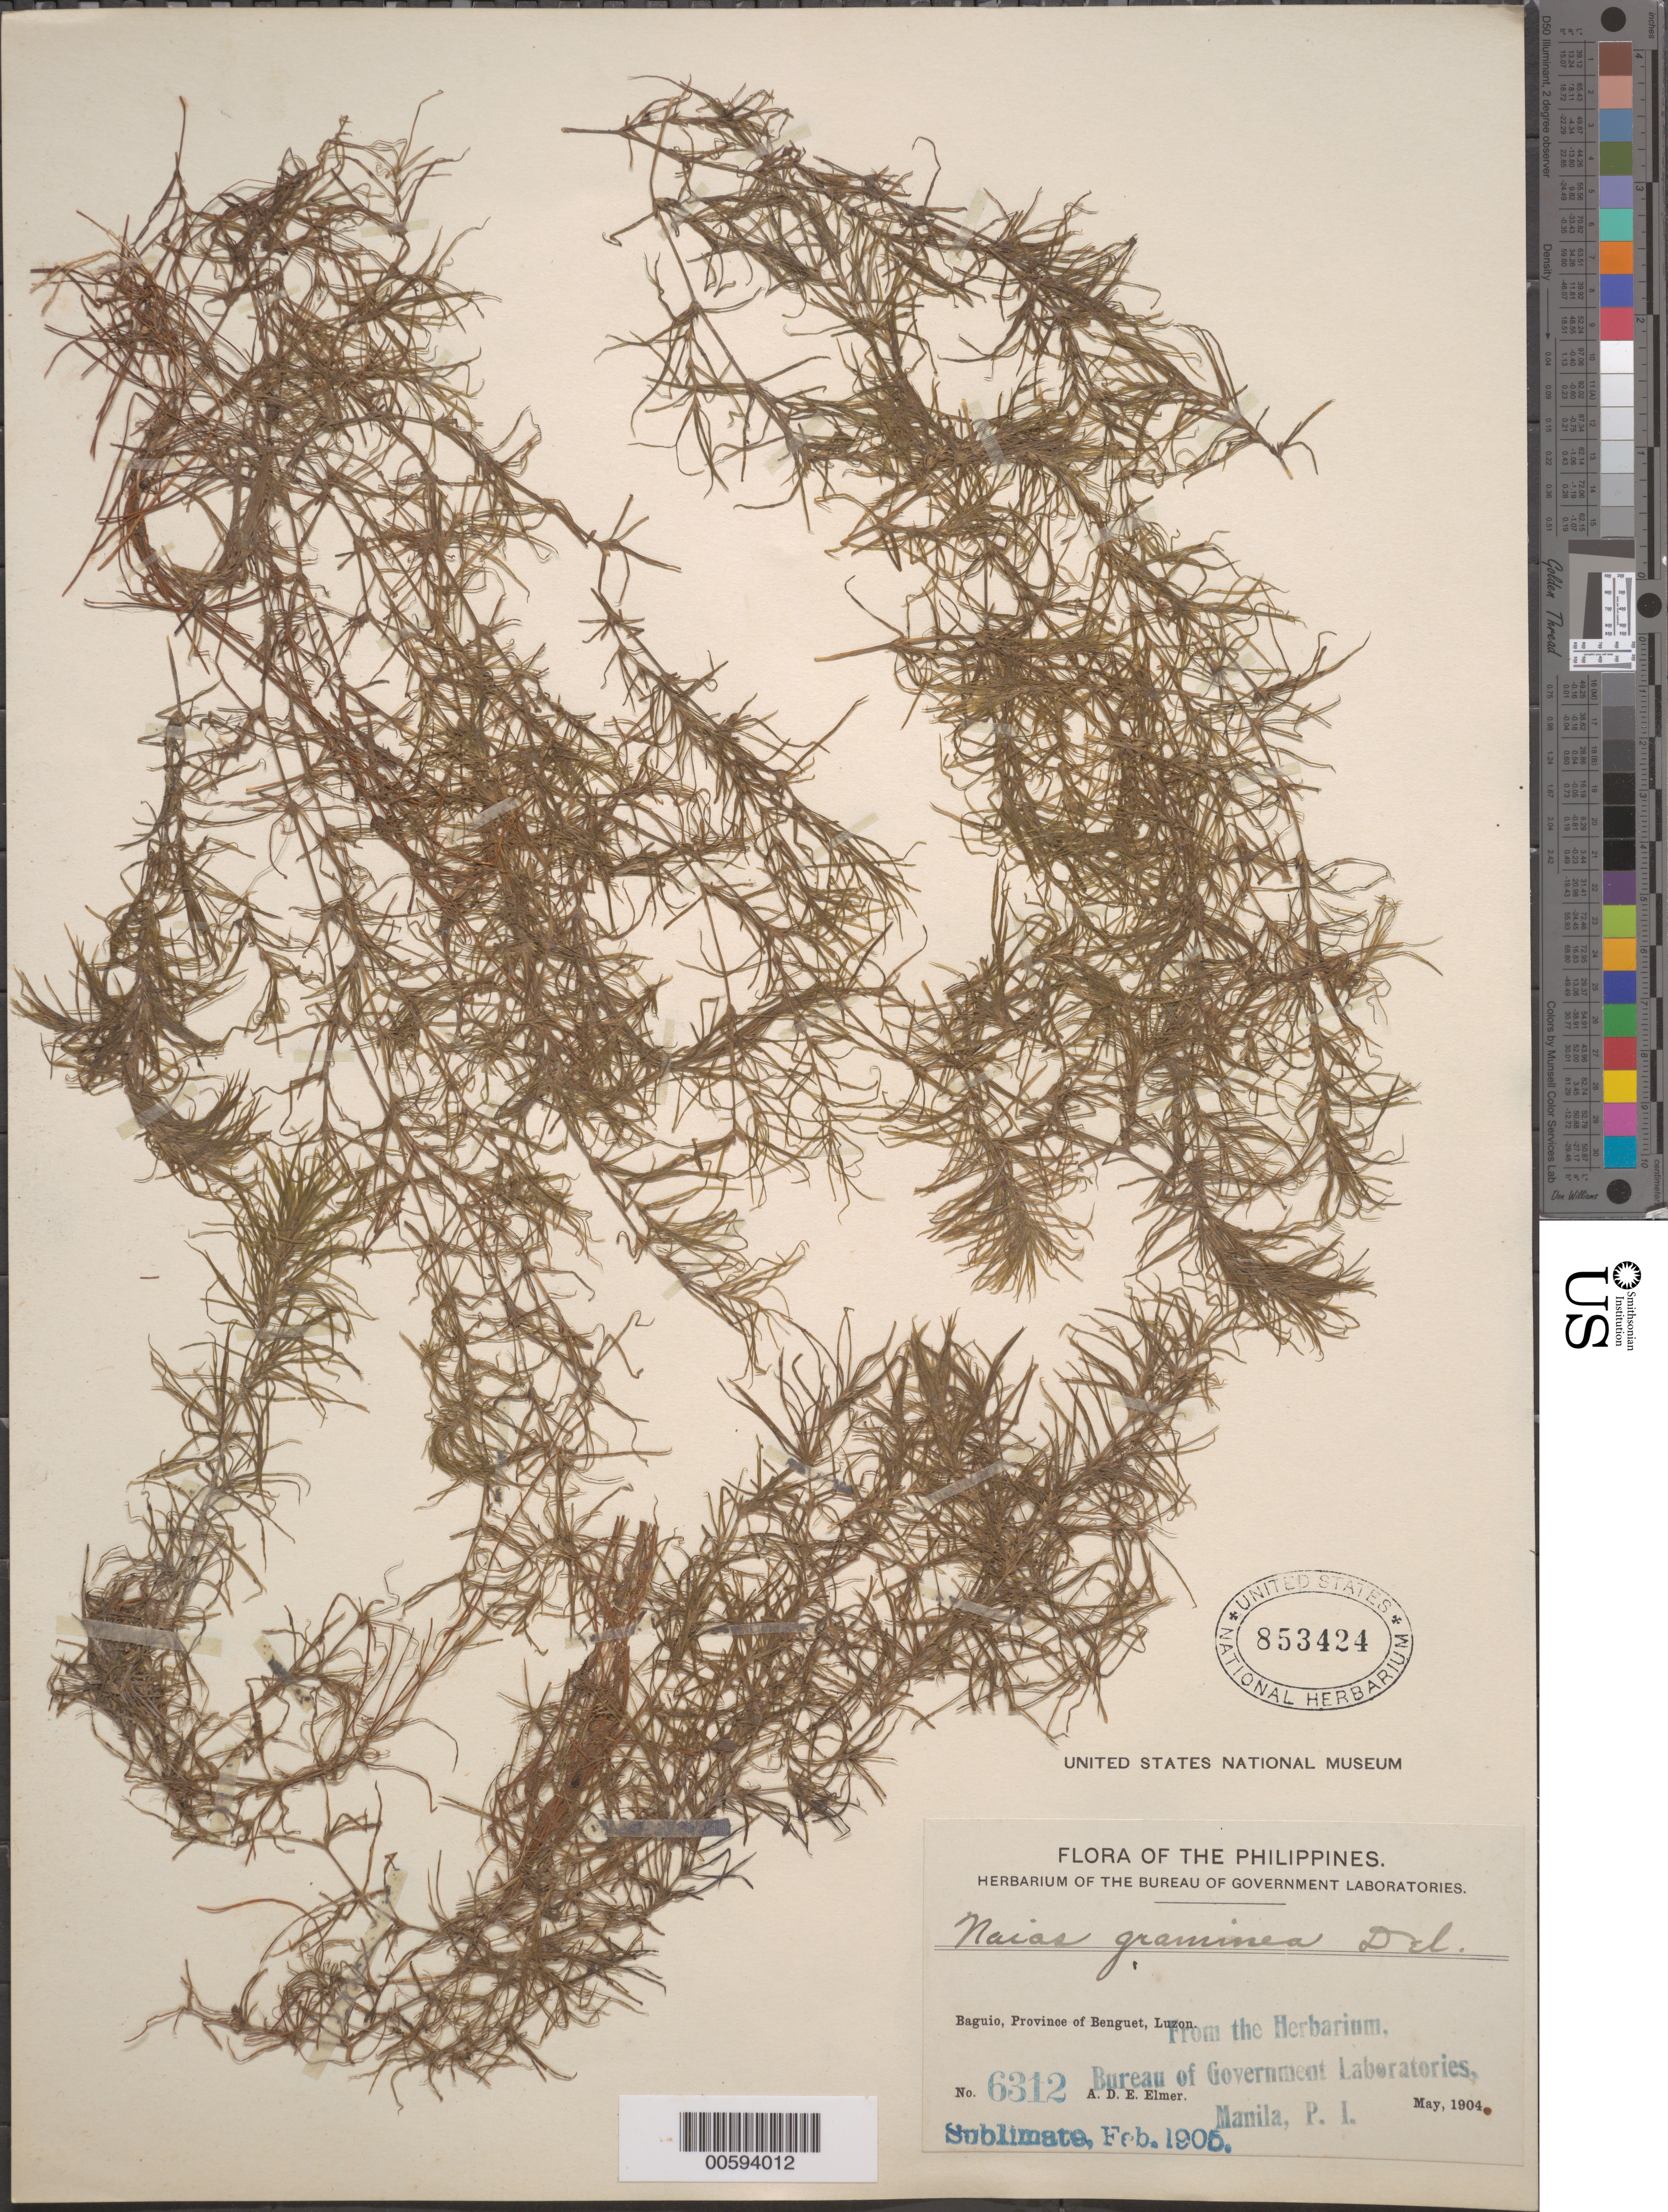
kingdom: Plantae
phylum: Tracheophyta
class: Liliopsida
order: Alismatales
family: Hydrocharitaceae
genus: Najas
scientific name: Najas graminea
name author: Delile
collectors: A. D. E. Elmer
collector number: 6312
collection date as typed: May 1904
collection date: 1904-05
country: Philippines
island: Luzon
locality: Benguet, Baguio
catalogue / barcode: US 853424